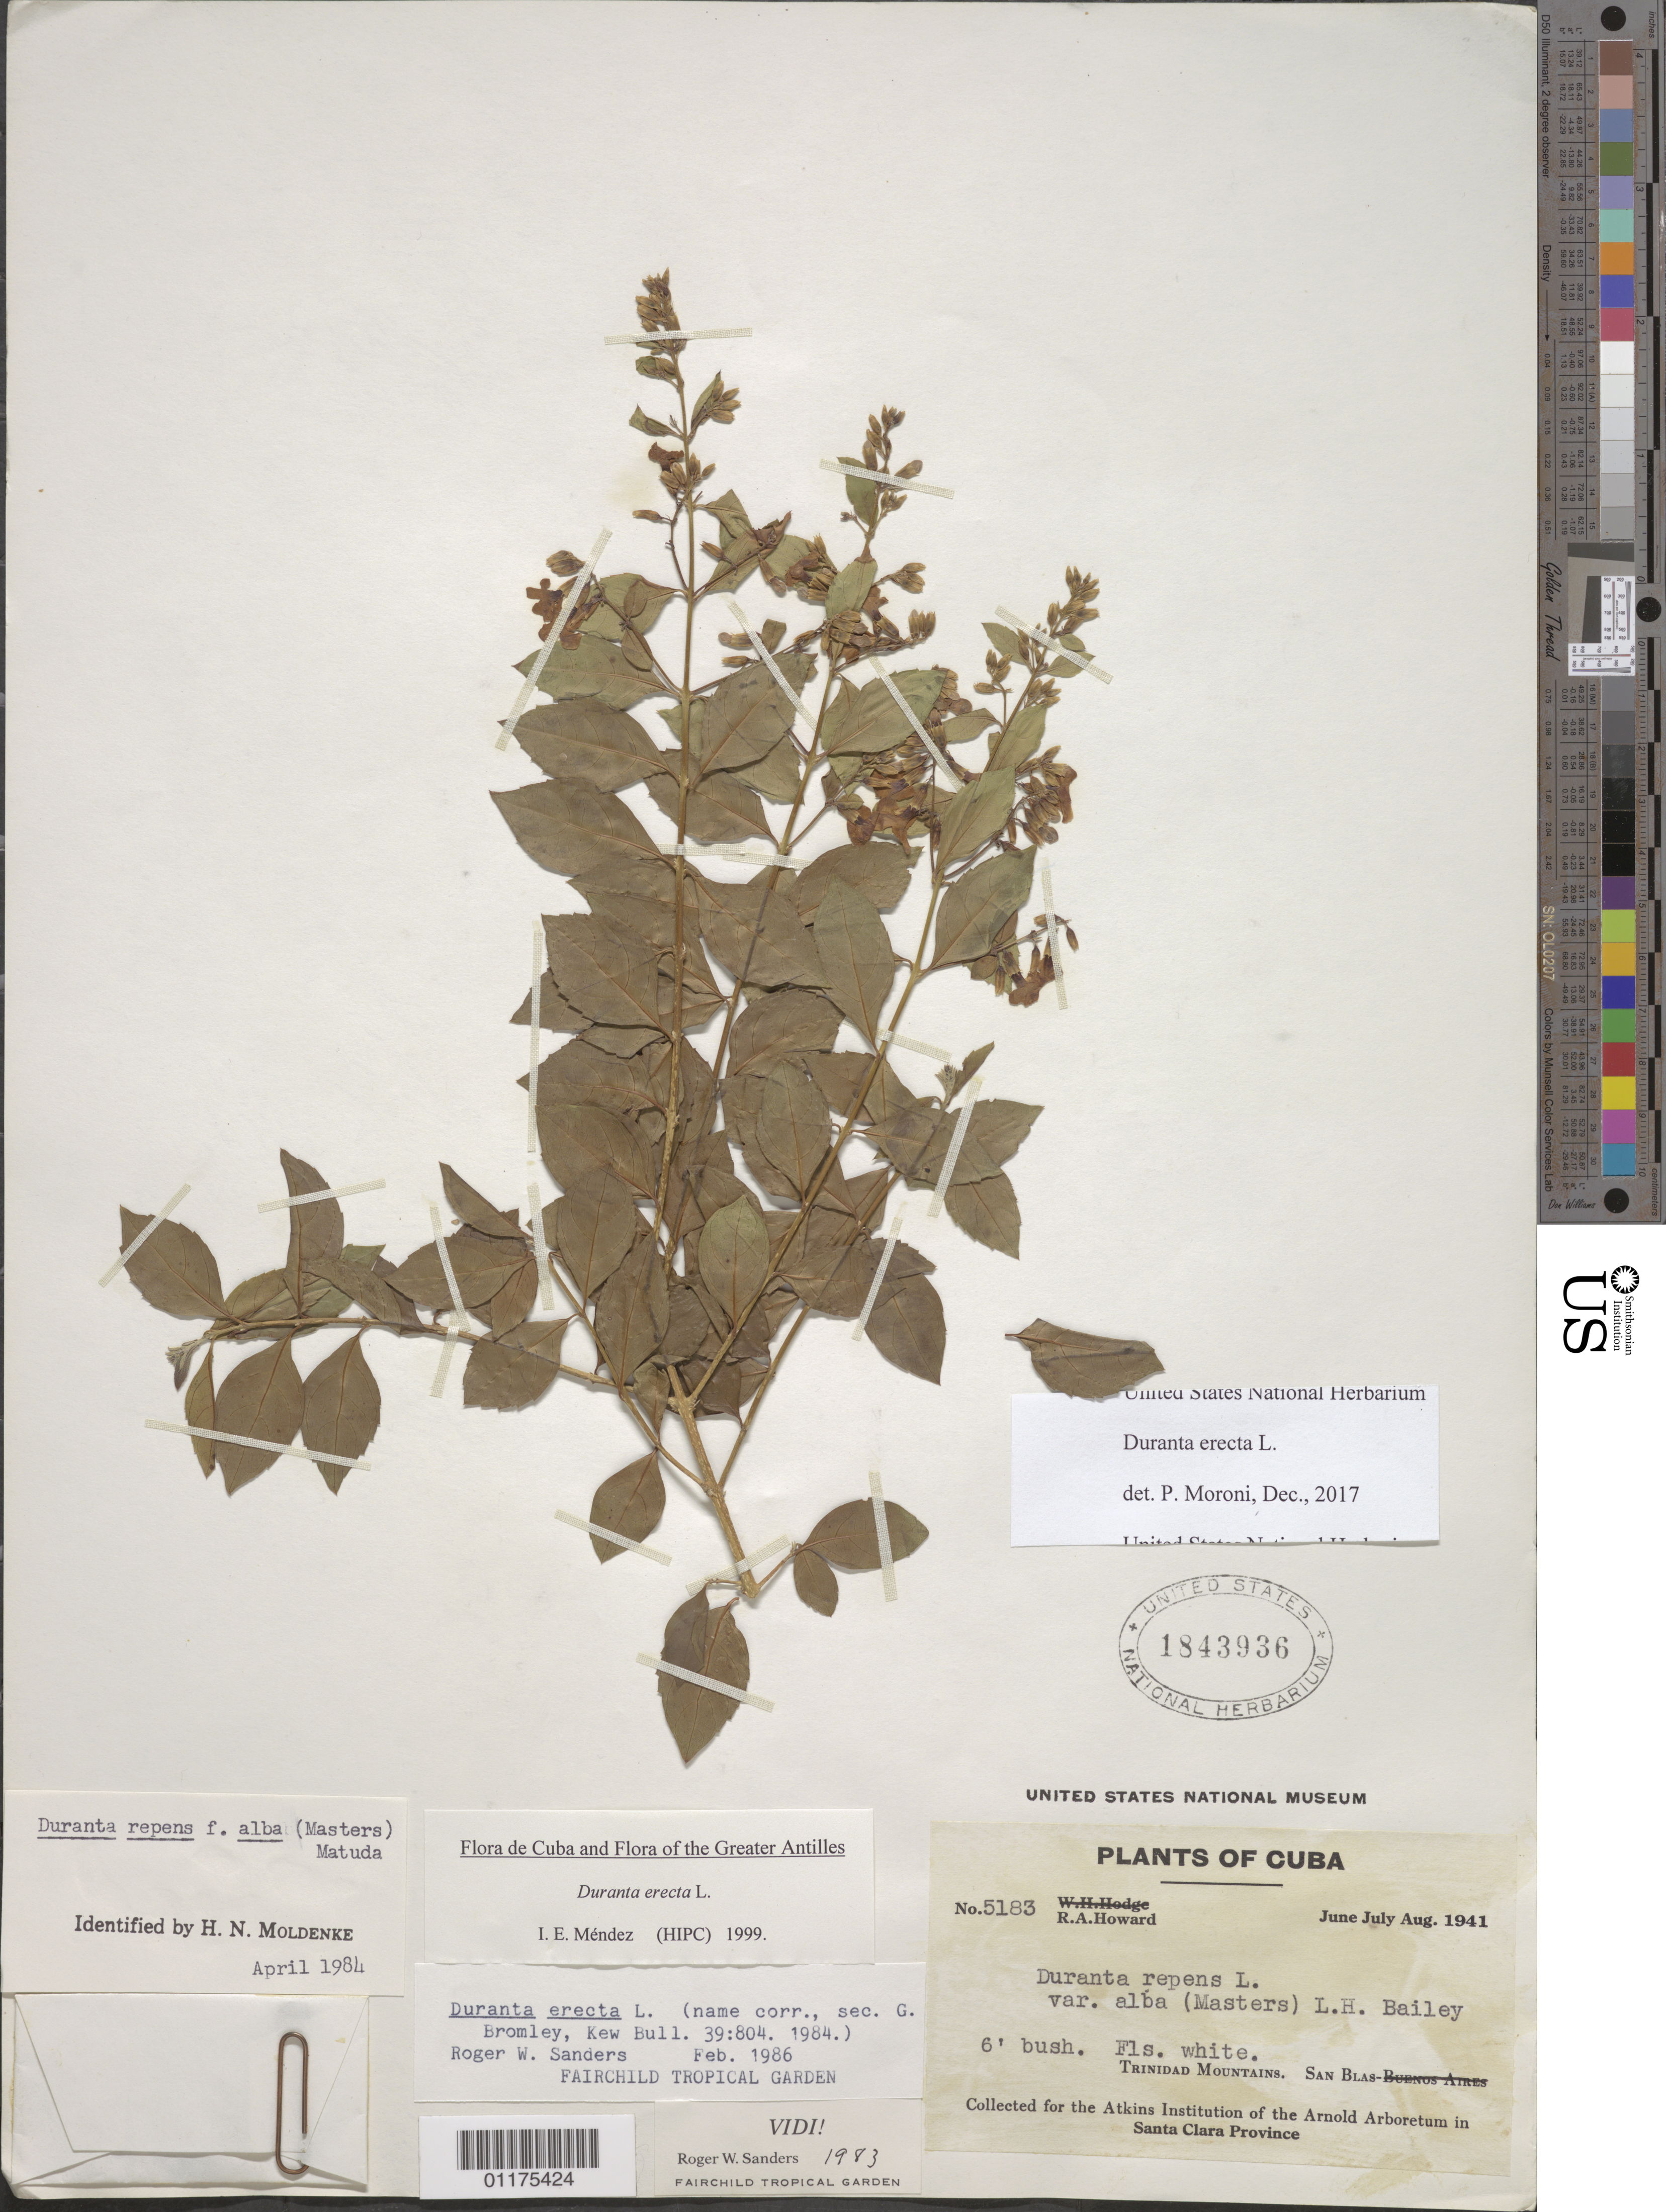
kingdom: Plantae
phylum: Tracheophyta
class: Magnoliopsida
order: Lamiales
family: Verbenaceae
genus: Duranta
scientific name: Duranta erecta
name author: L.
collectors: R. A. Howard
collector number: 5183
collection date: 1941-06/1941-08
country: Cuba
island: Cuba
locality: San Blas, Trinidad Mountains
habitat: Mountains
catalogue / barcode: US 1843936